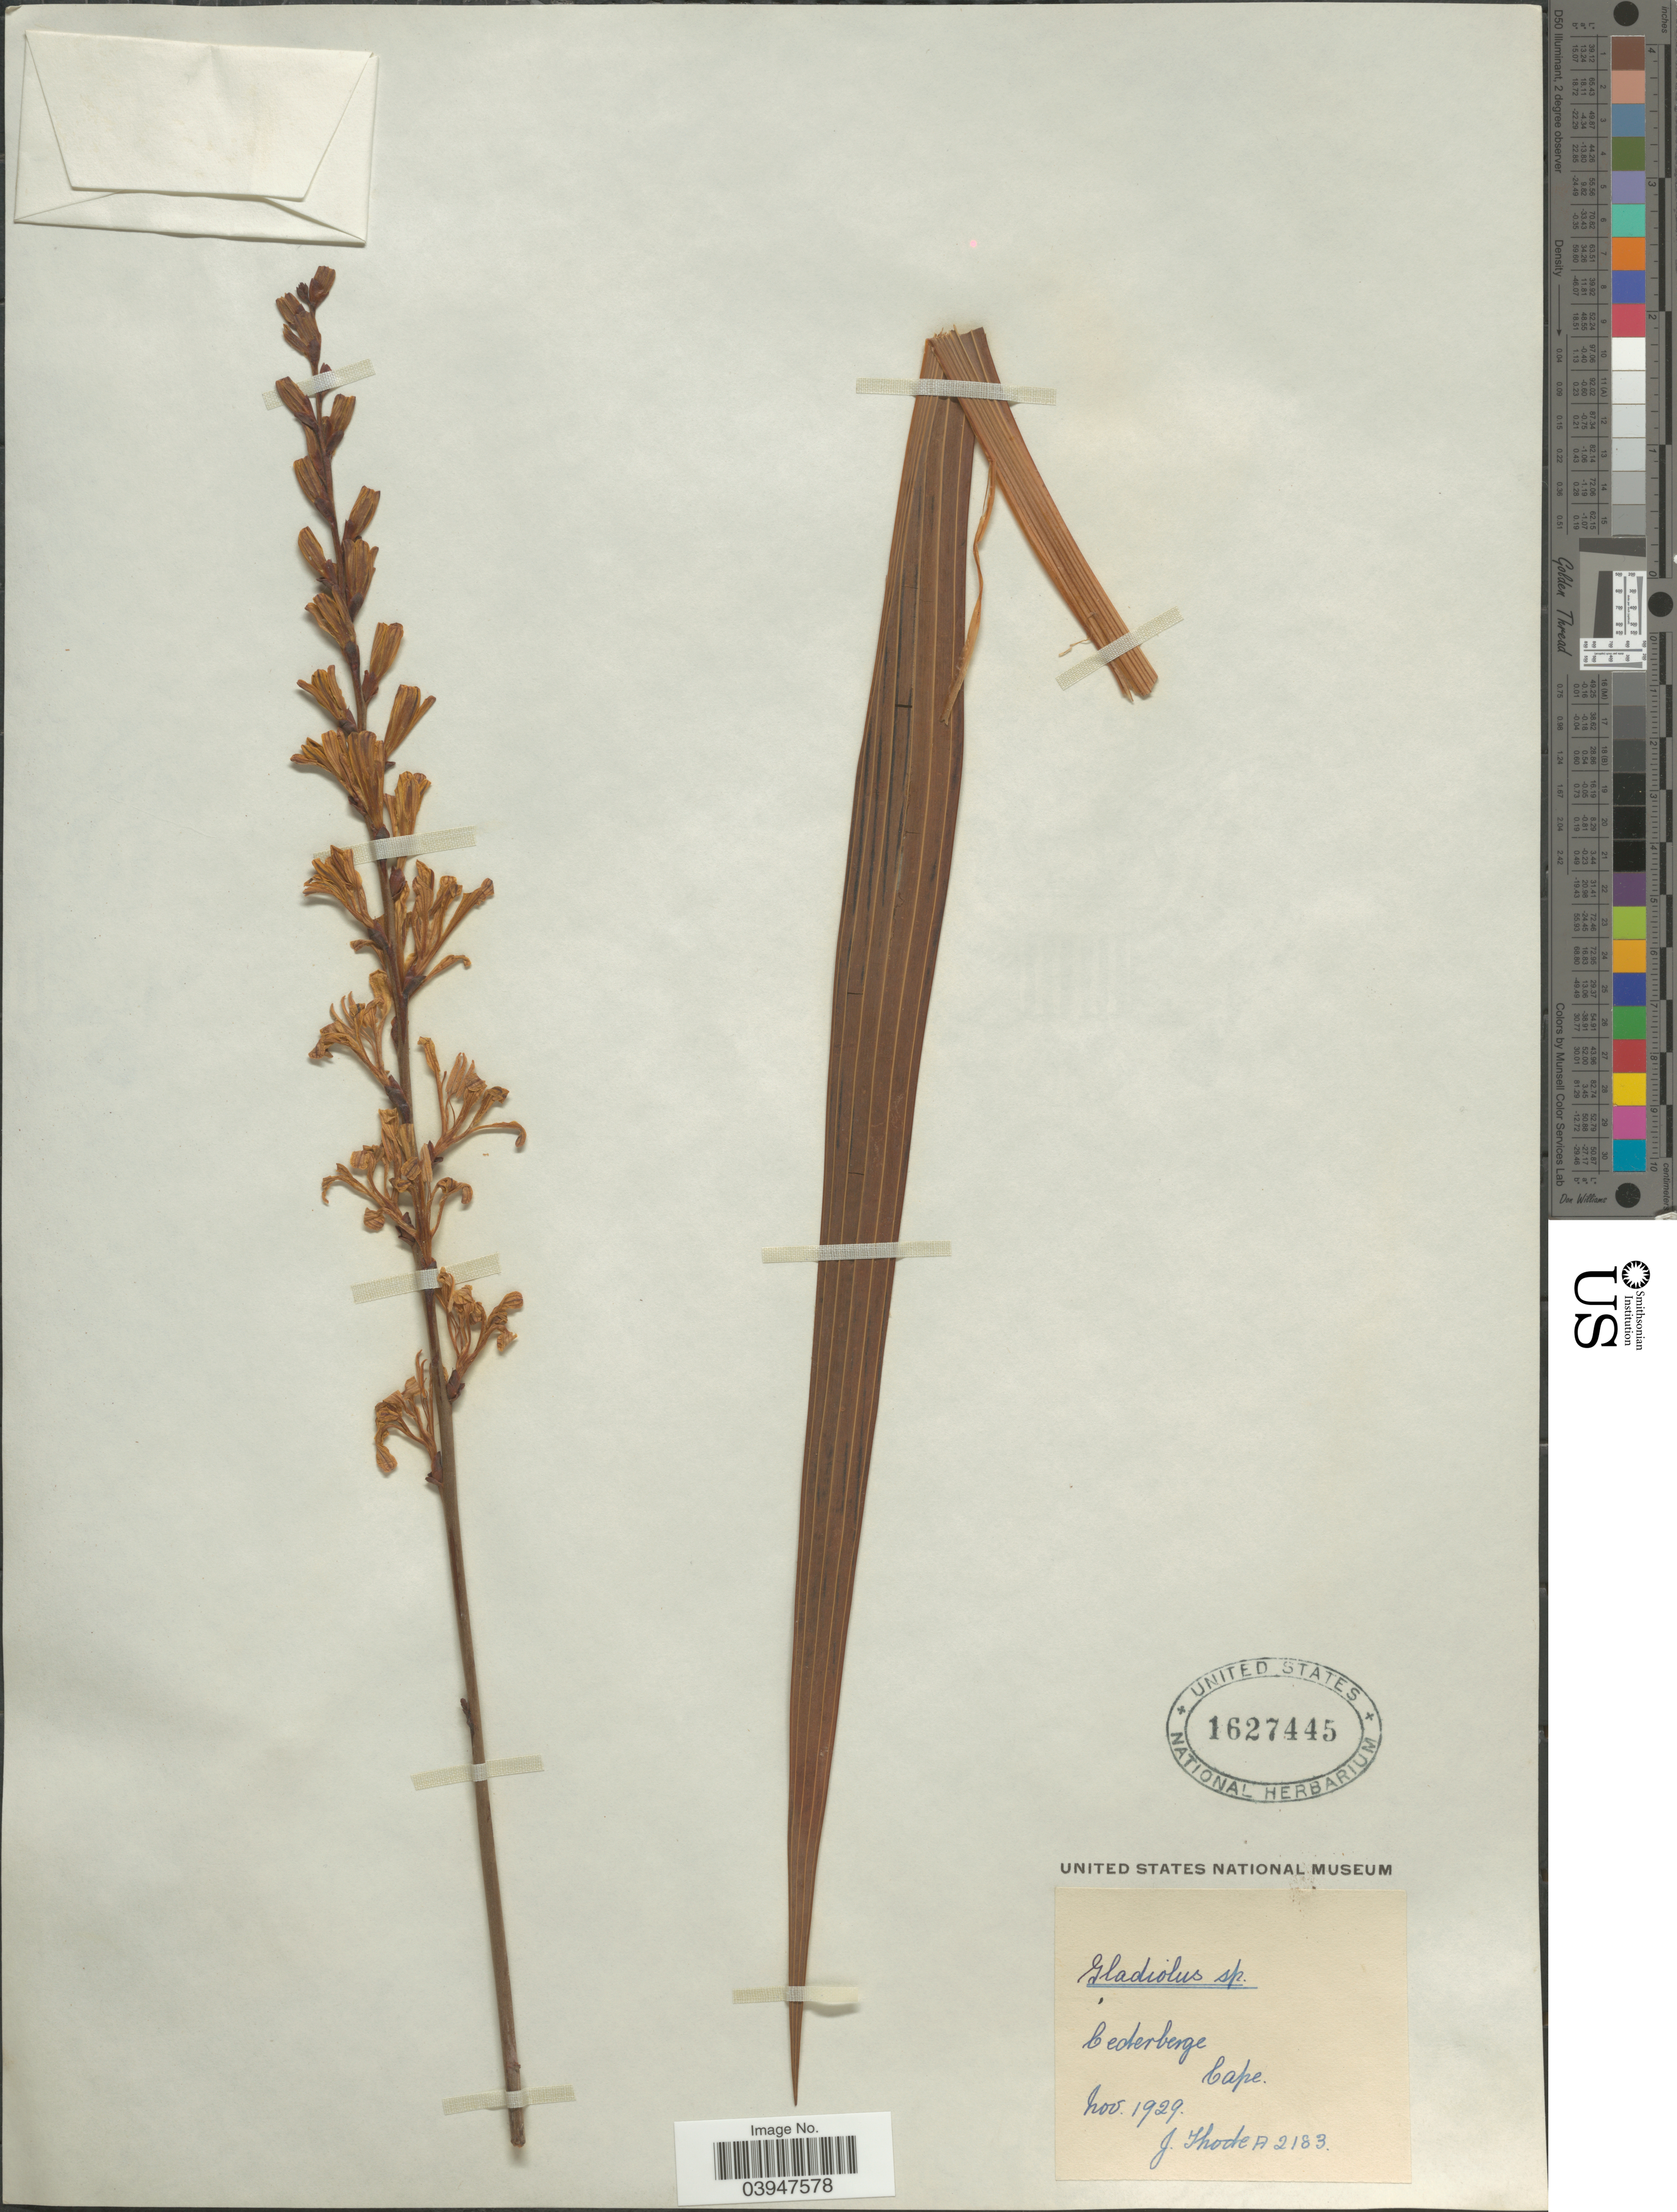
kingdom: Plantae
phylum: Tracheophyta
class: Liliopsida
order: Asparagales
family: Iridaceae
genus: Gladiolus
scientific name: Gladiolus sp.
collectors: J. Thode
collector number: A2183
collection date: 1929-11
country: South Africa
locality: Cederberge Cape.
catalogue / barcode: US 1627445